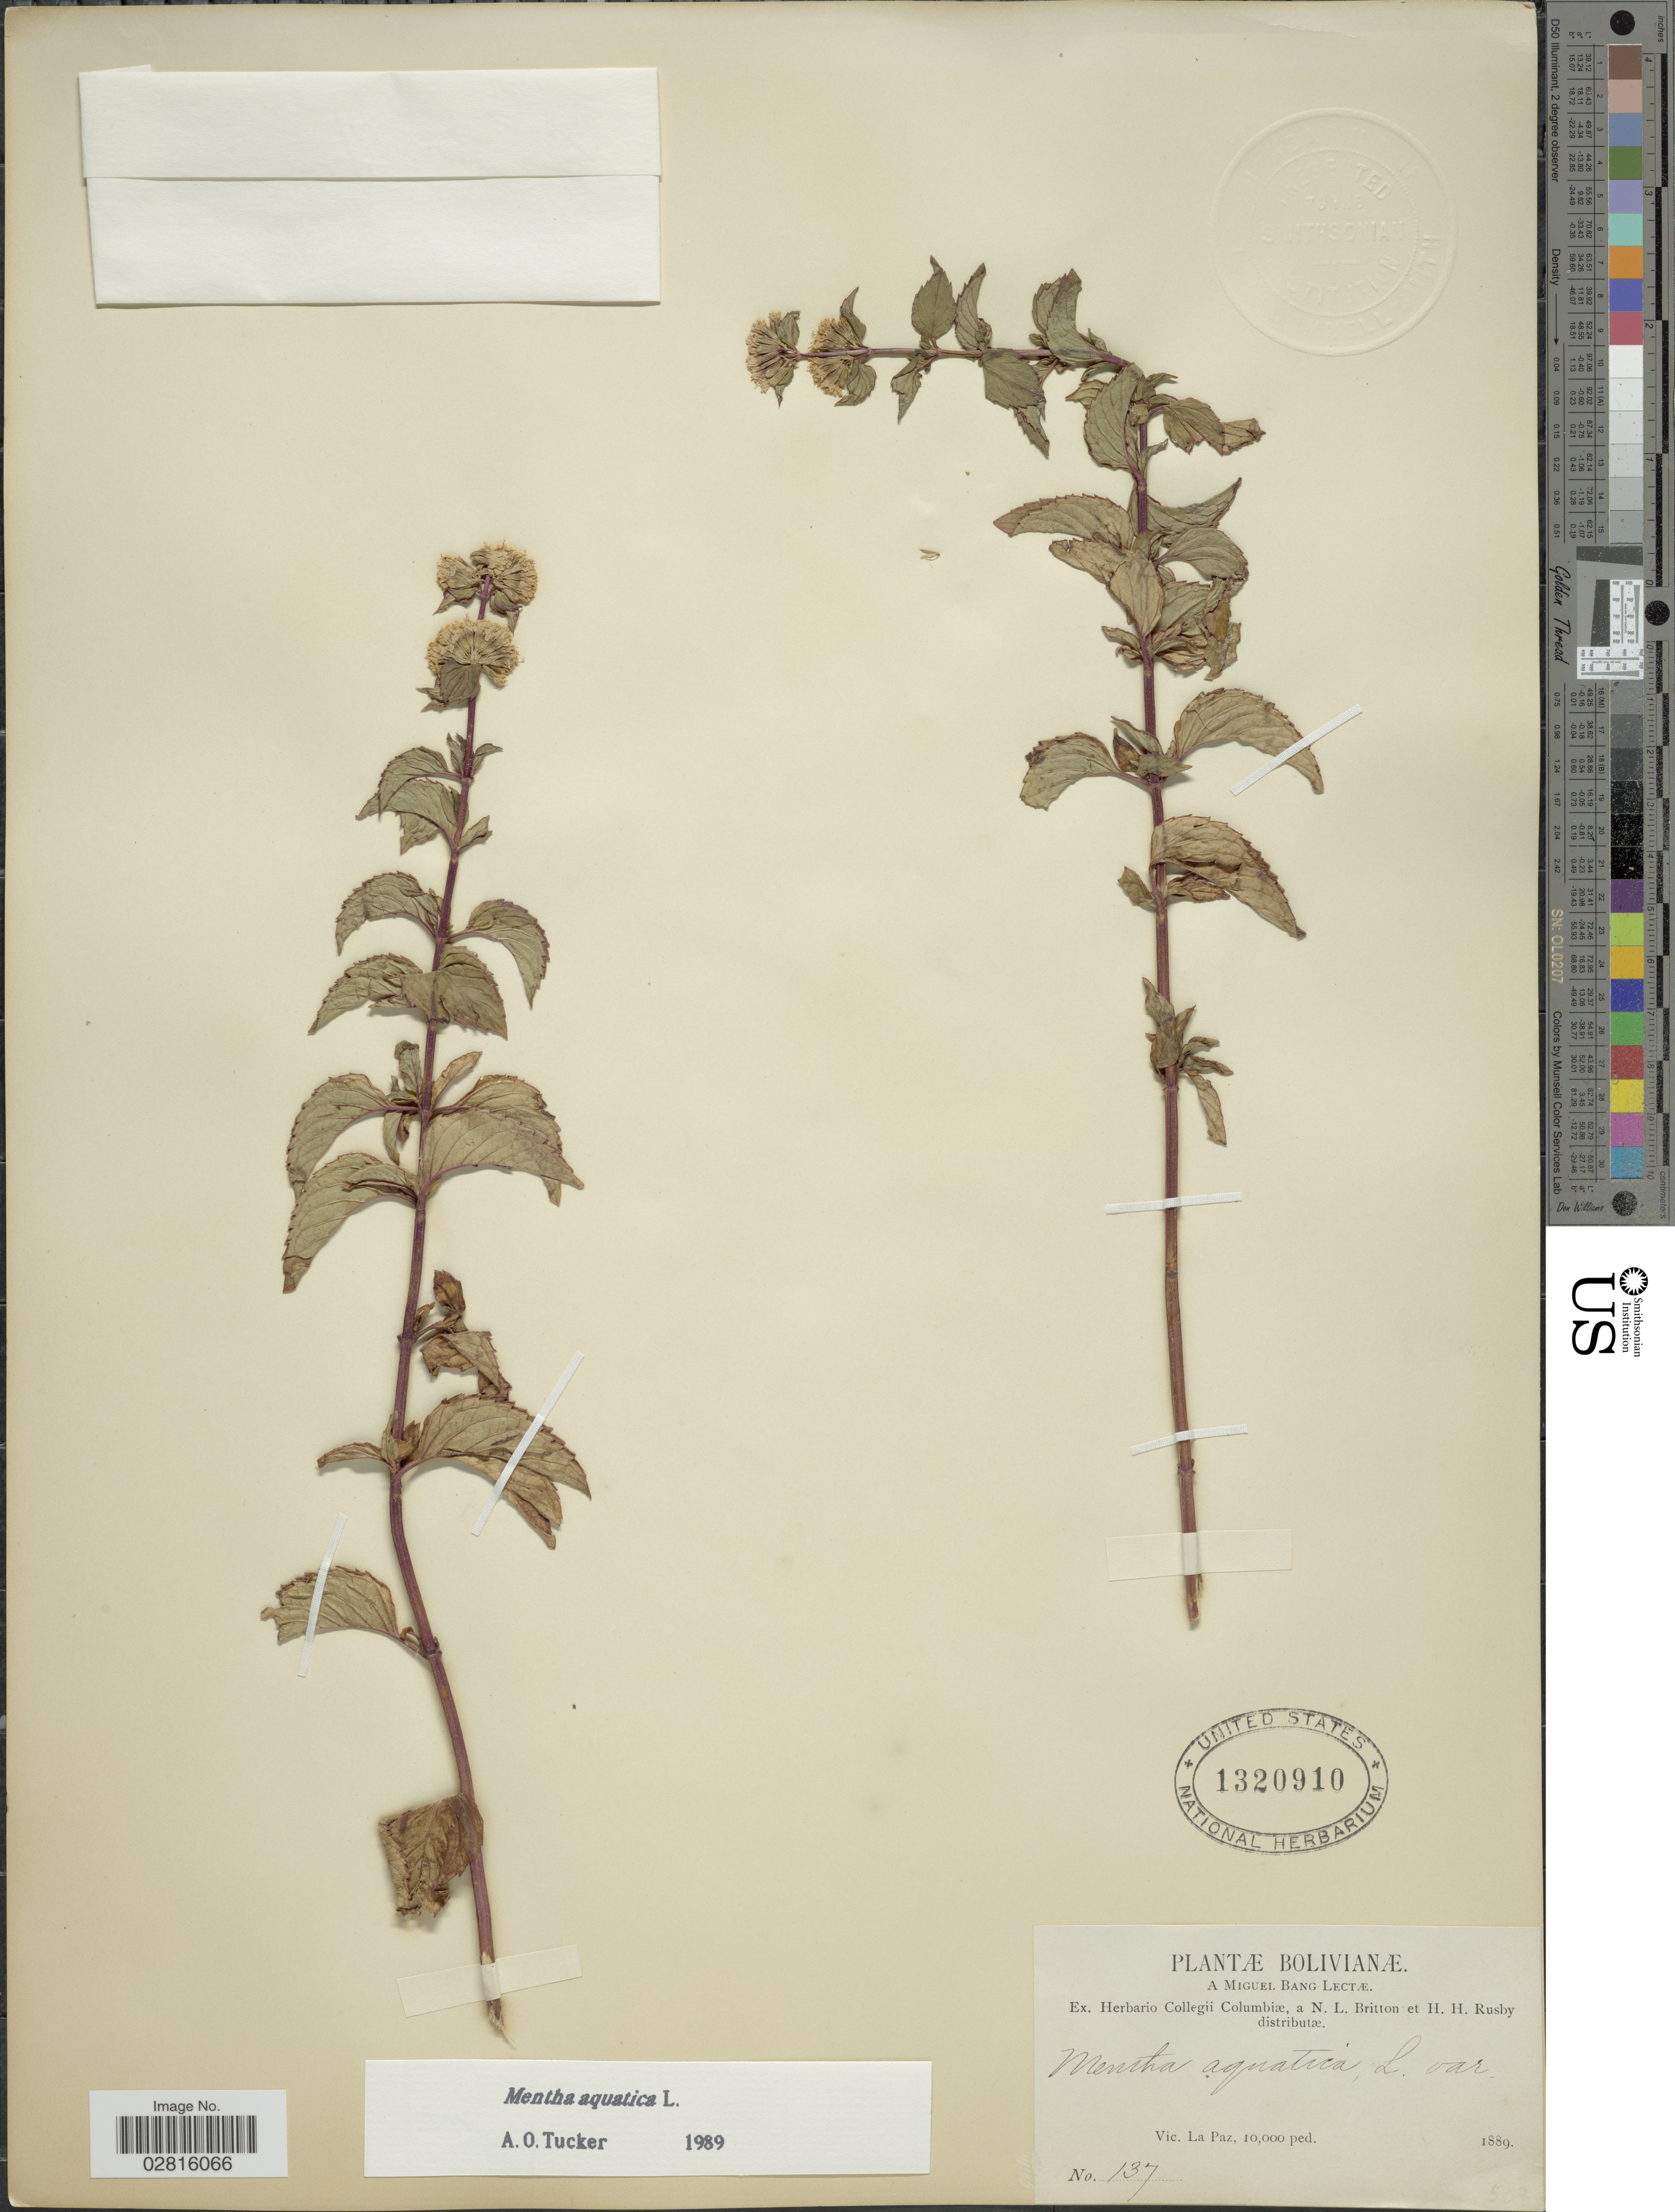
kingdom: Plantae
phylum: Tracheophyta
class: Magnoliopsida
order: Lamiales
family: Lamiaceae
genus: Mentha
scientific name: Mentha aquatica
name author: L.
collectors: M. Bang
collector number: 137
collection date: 1889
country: Bolivia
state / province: La Paz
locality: Vic. La Paz.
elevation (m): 3048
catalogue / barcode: US 1320910